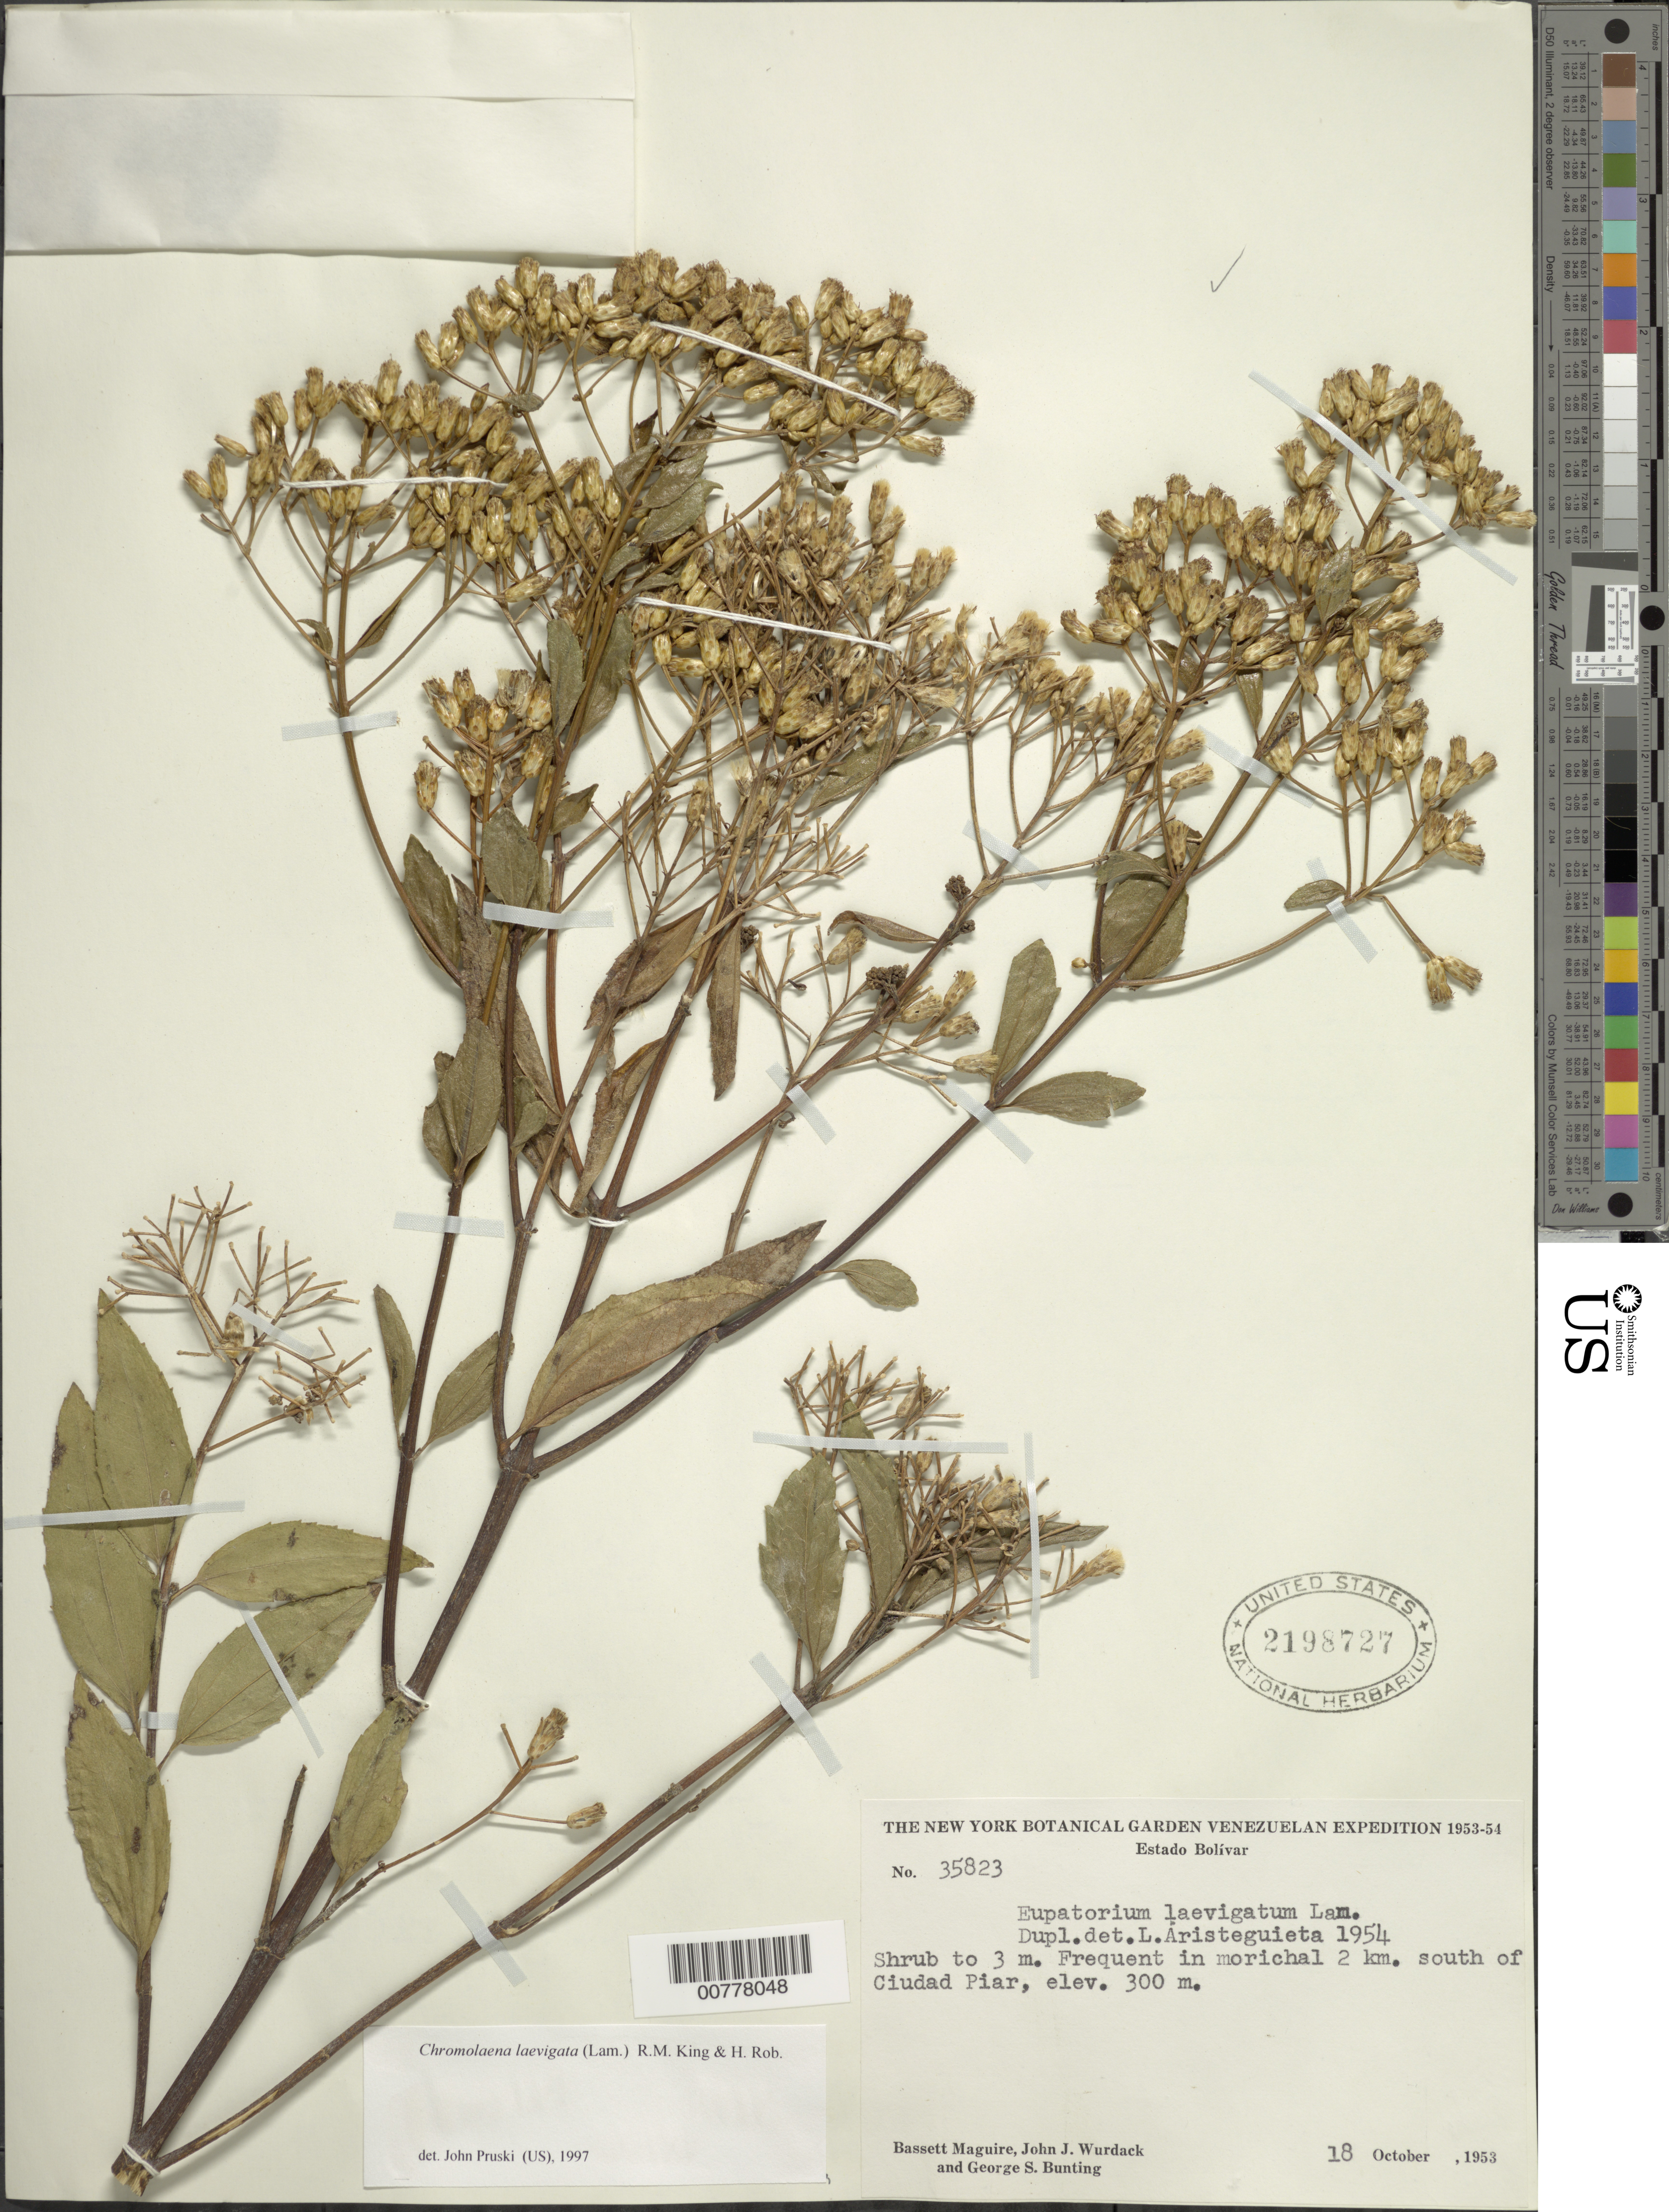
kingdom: Plantae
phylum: Tracheophyta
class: Magnoliopsida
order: Asterales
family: Asteraceae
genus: Chromolaena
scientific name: Chromolaena laevigata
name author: (Lam.) R.M. King & H. Rob.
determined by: Pruski, J. F.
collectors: B. Maguire, J. J. Wurdack & G. S. Bunting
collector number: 35823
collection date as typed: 18-Oct-53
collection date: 1953-10-18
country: Venezuela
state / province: Bolívar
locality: Ciudad Piar, 2 km S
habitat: Morichal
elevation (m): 300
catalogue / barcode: US 2198727